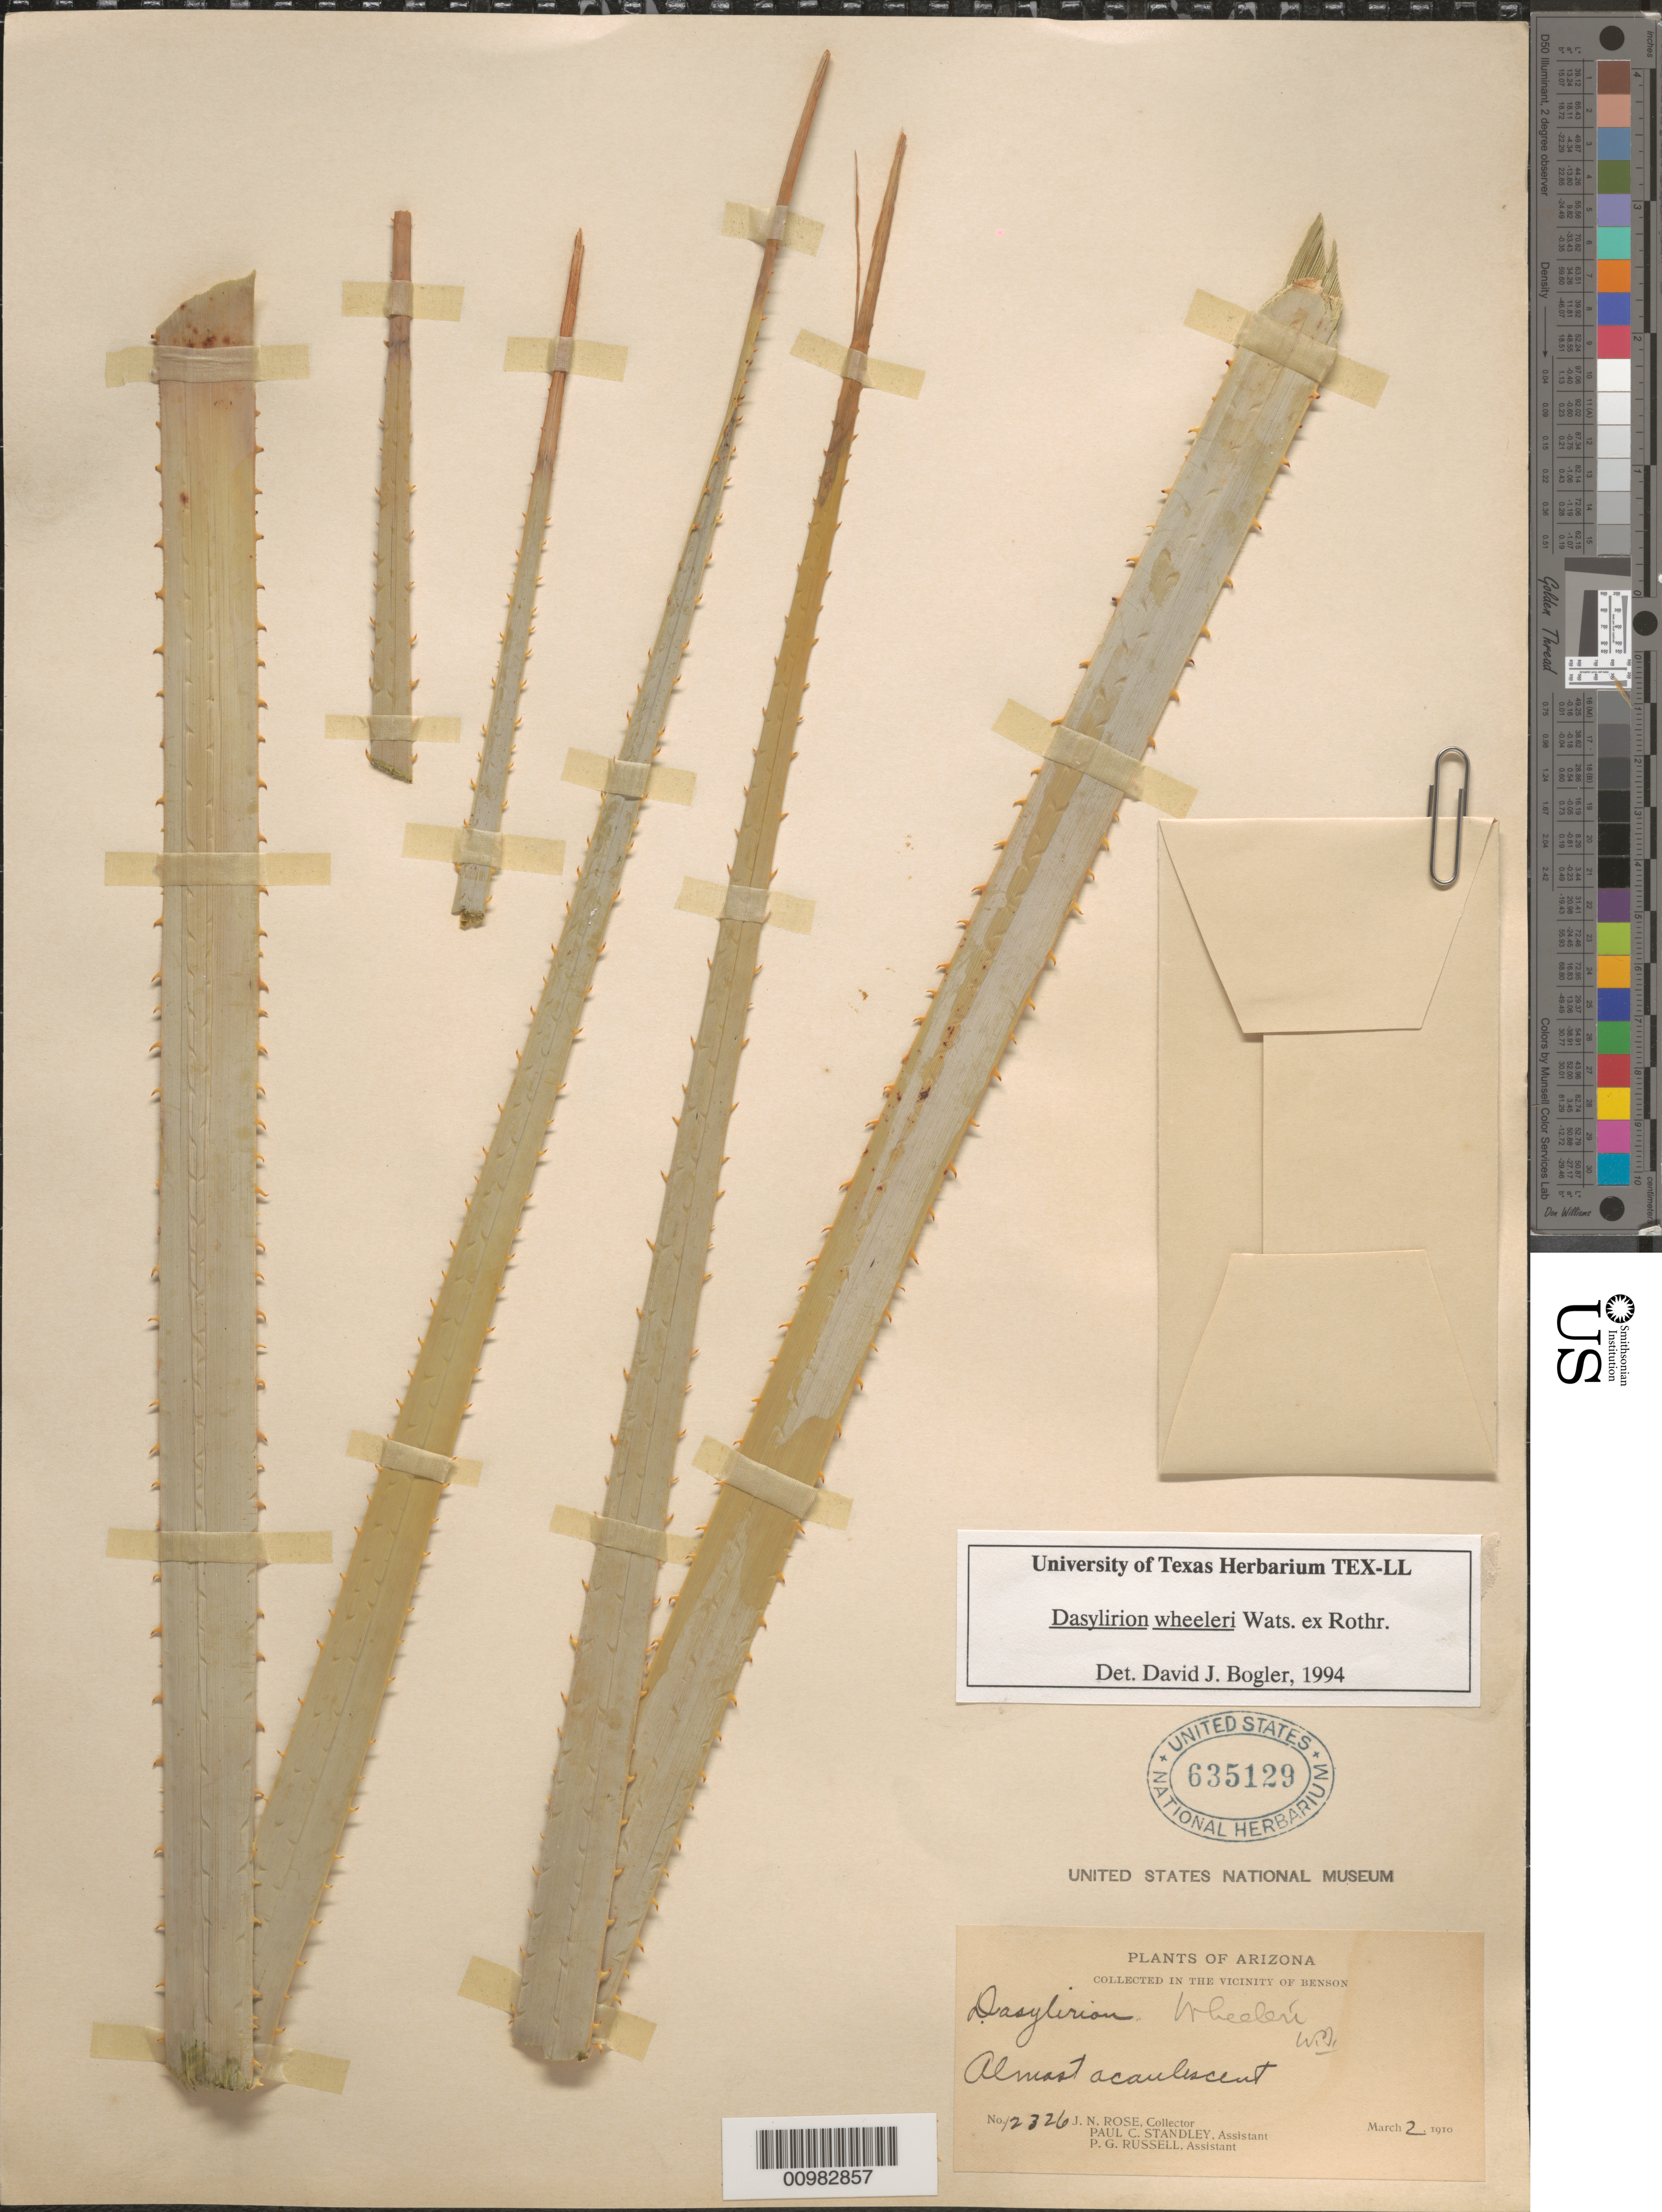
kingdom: Plantae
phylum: Tracheophyta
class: Liliopsida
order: Asparagales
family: Asparagaceae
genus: Dasylirion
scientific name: Dasylirion wheeleri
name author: S. Watson ex Rothr.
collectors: J. N. Rose & P. C. Standley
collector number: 12326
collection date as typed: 02 Mar 1910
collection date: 1910-03-02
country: United States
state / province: Arizona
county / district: Cochise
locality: Benson.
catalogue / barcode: US 635129